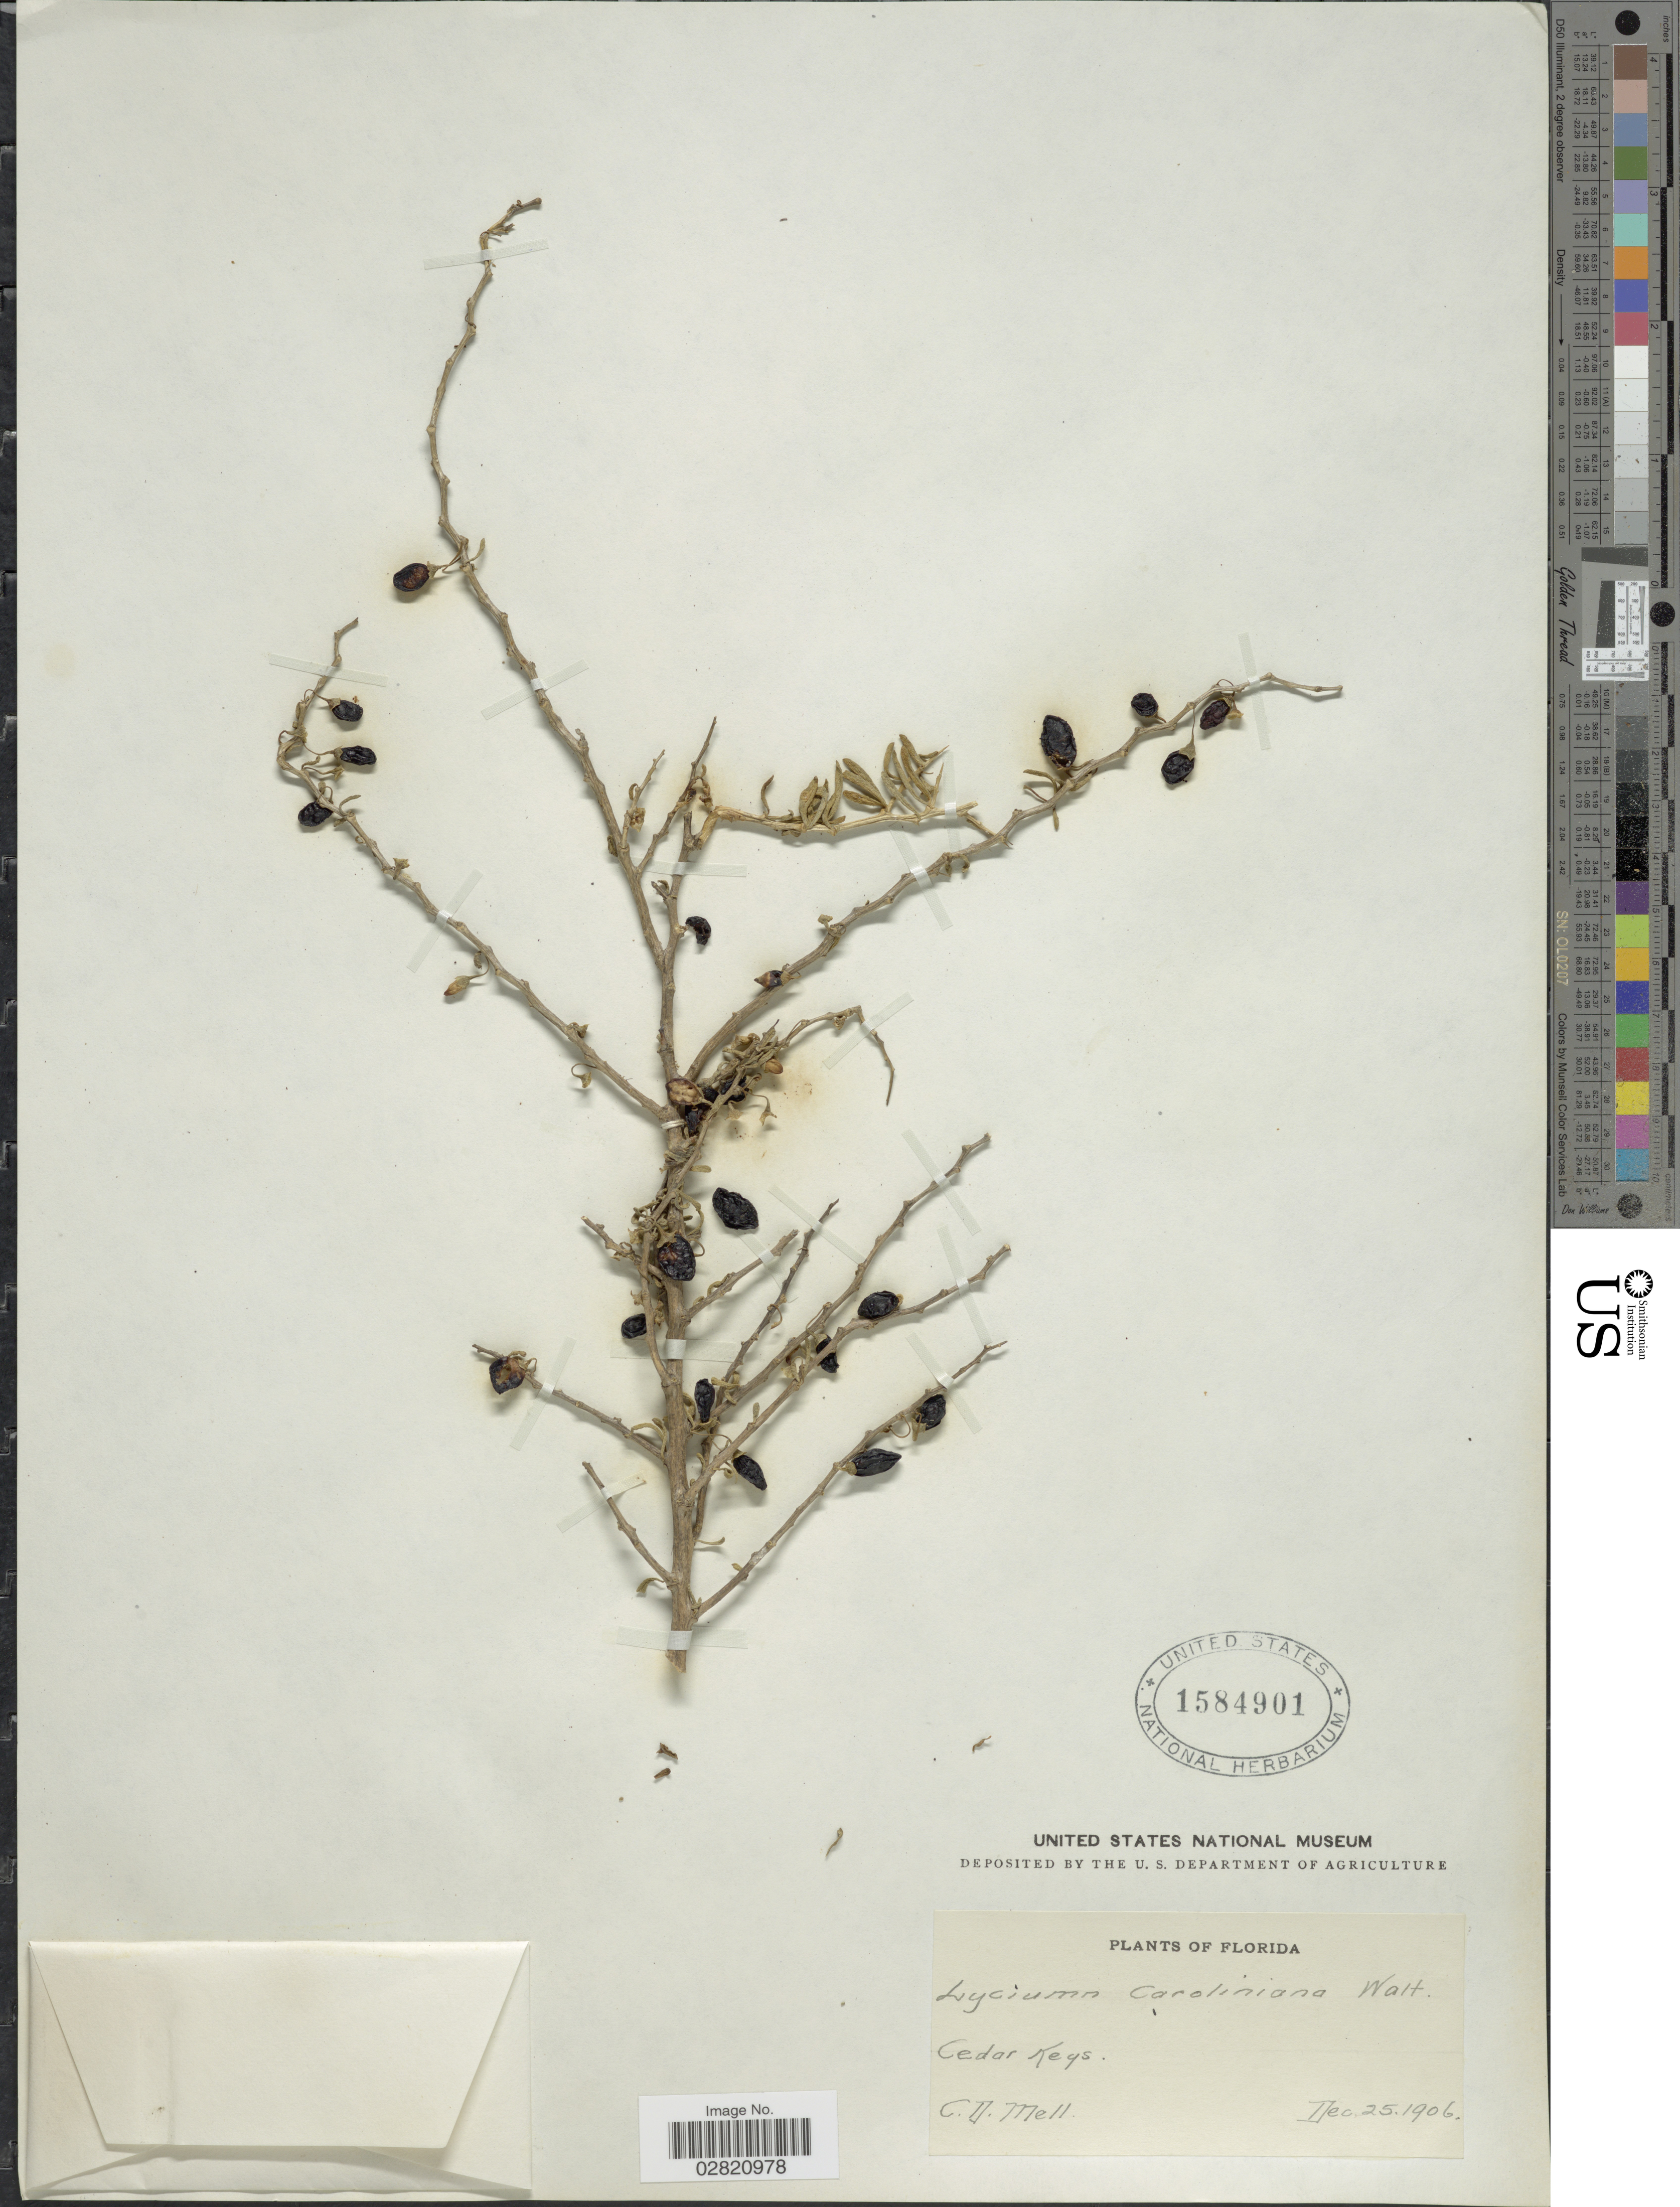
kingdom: Plantae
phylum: Tracheophyta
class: Magnoliopsida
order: Solanales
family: Solanaceae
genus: Lycium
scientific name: Lycium carolinianum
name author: Walter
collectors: C. D. Mell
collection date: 1906-12-25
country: United States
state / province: Florida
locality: Cedar Keys.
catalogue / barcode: US 1584901